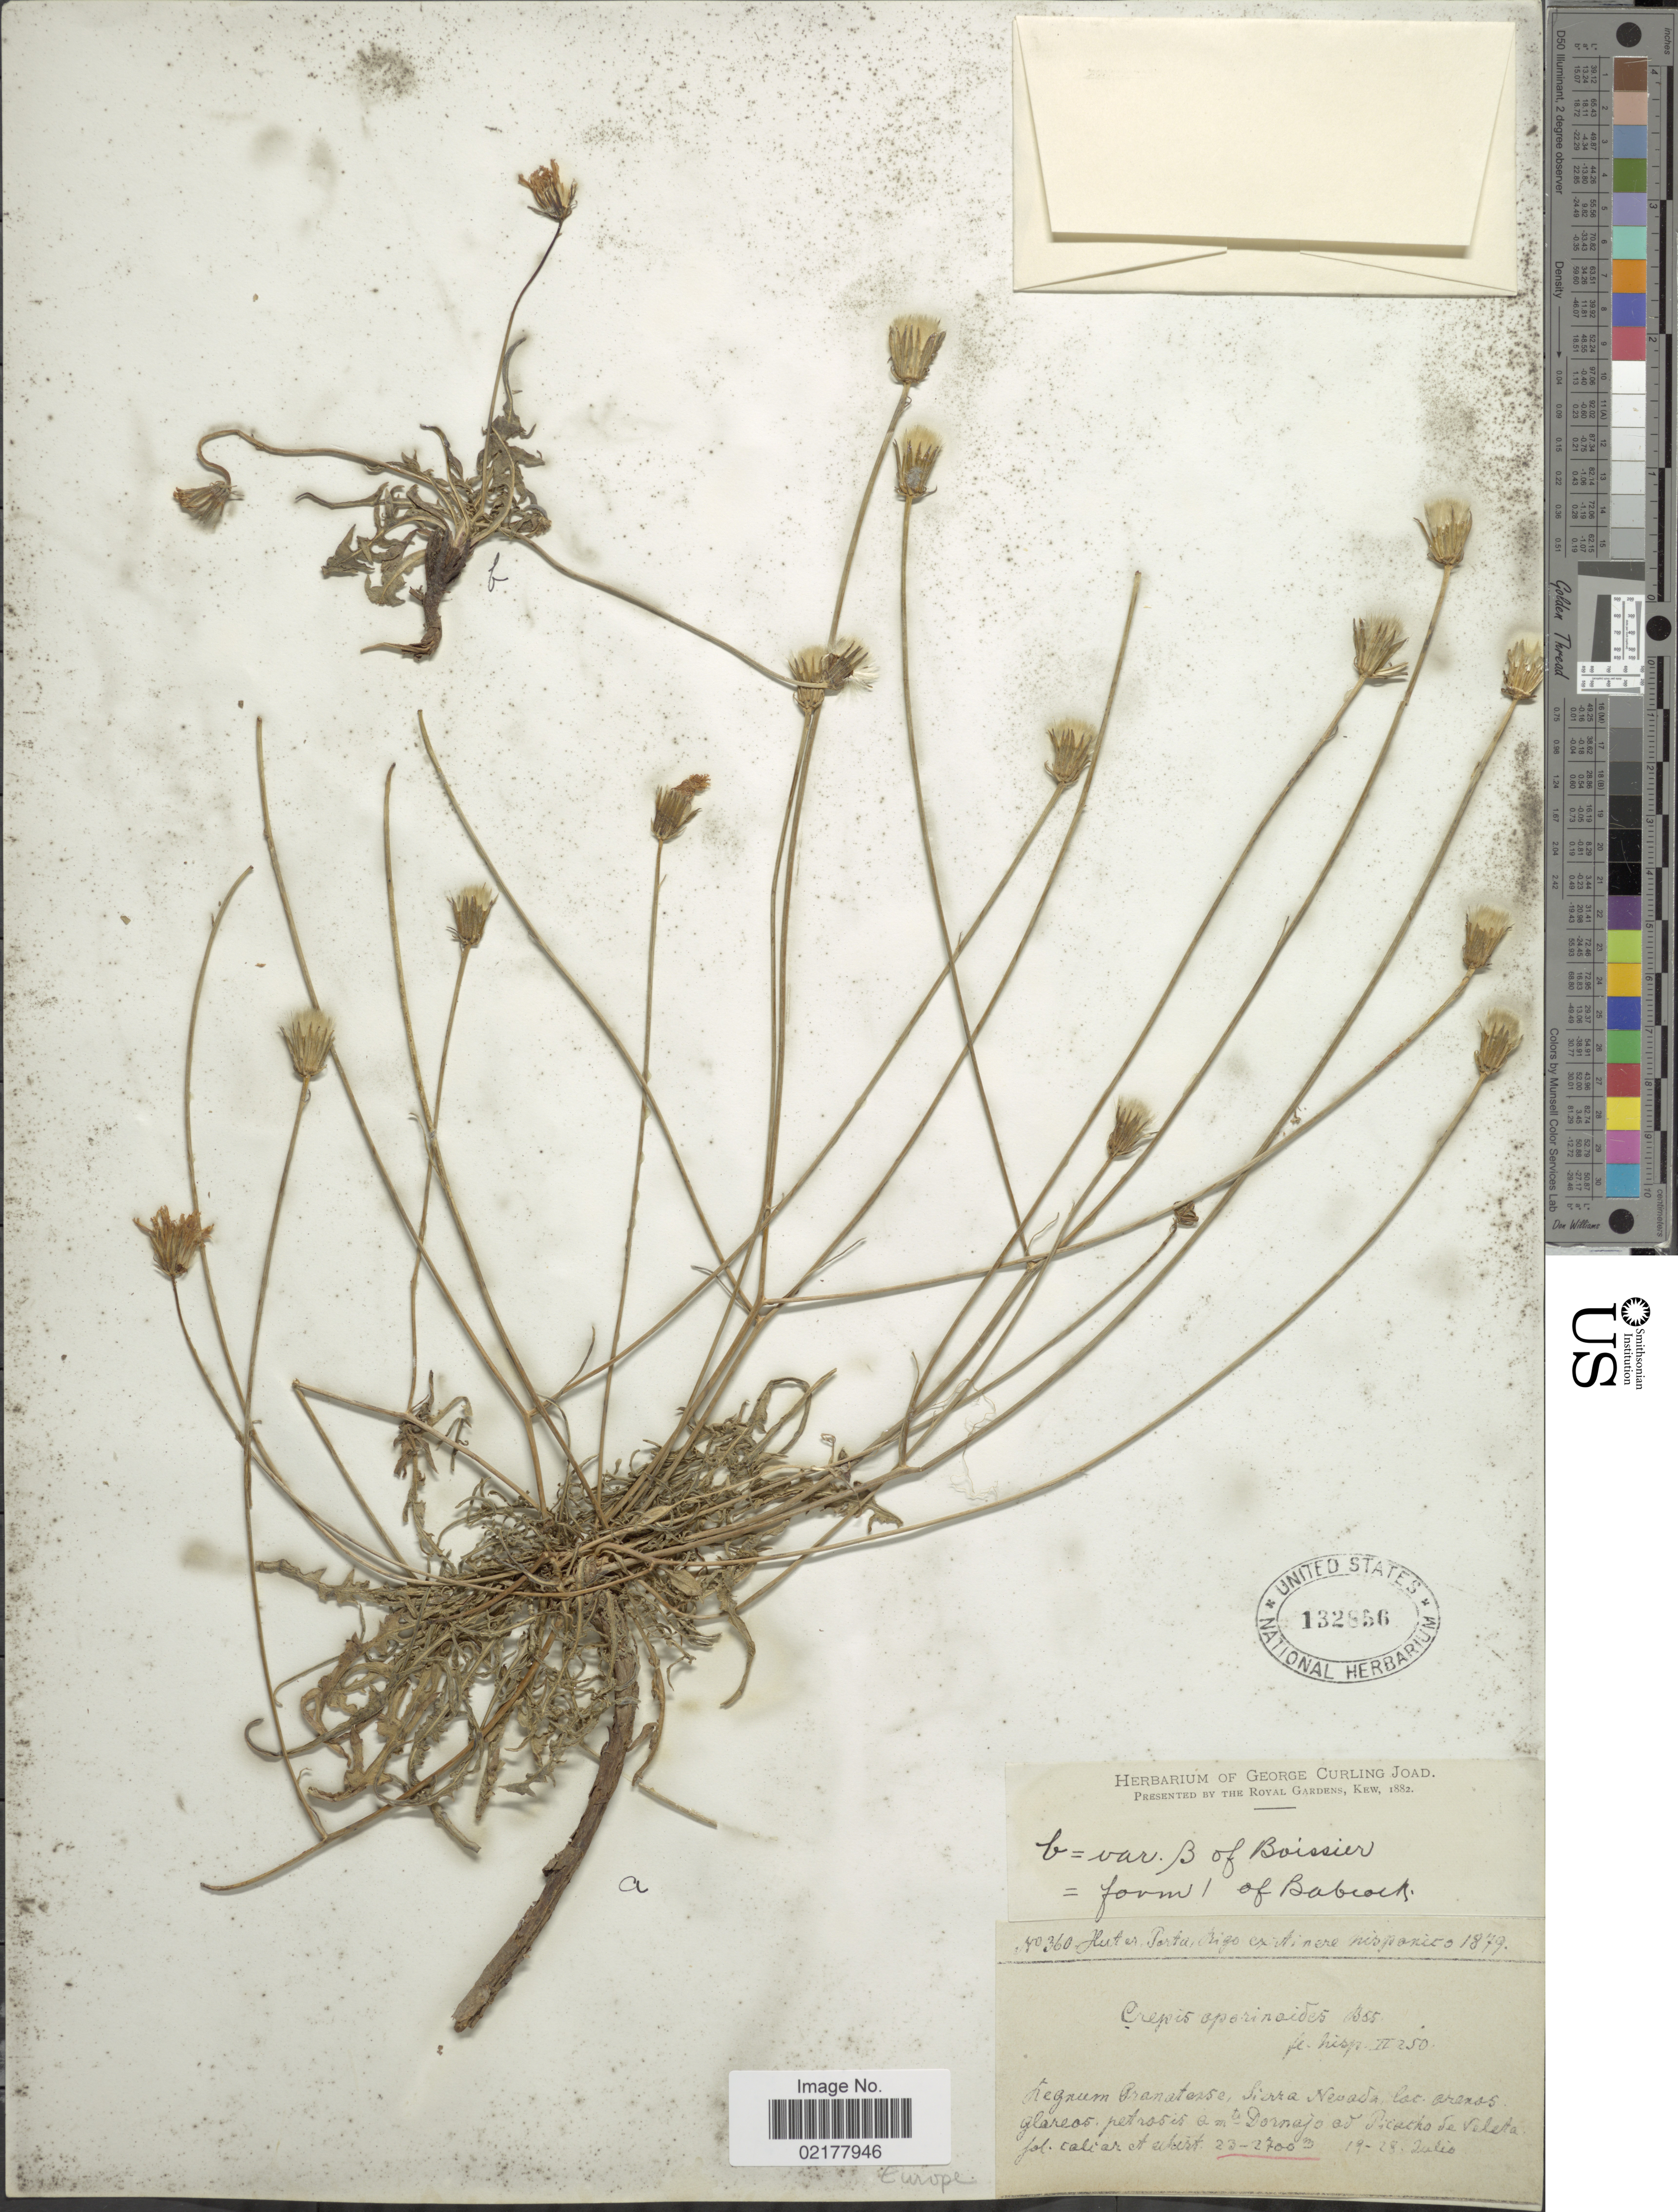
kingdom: Plantae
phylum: Tracheophyta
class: Magnoliopsida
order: Asterales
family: Asteraceae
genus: Crepis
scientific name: Crepis oporinoides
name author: Froel.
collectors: -. Huter, -- Porta & -- Rigo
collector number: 360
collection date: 1879-07-19/1879-07-28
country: Spain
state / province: Andalucia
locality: Regnum Granatense, Sierra Nevada, lac. arenas glareos, petrosis a mts Dornajo ad Picacho de Veleta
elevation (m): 2300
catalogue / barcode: US 132856